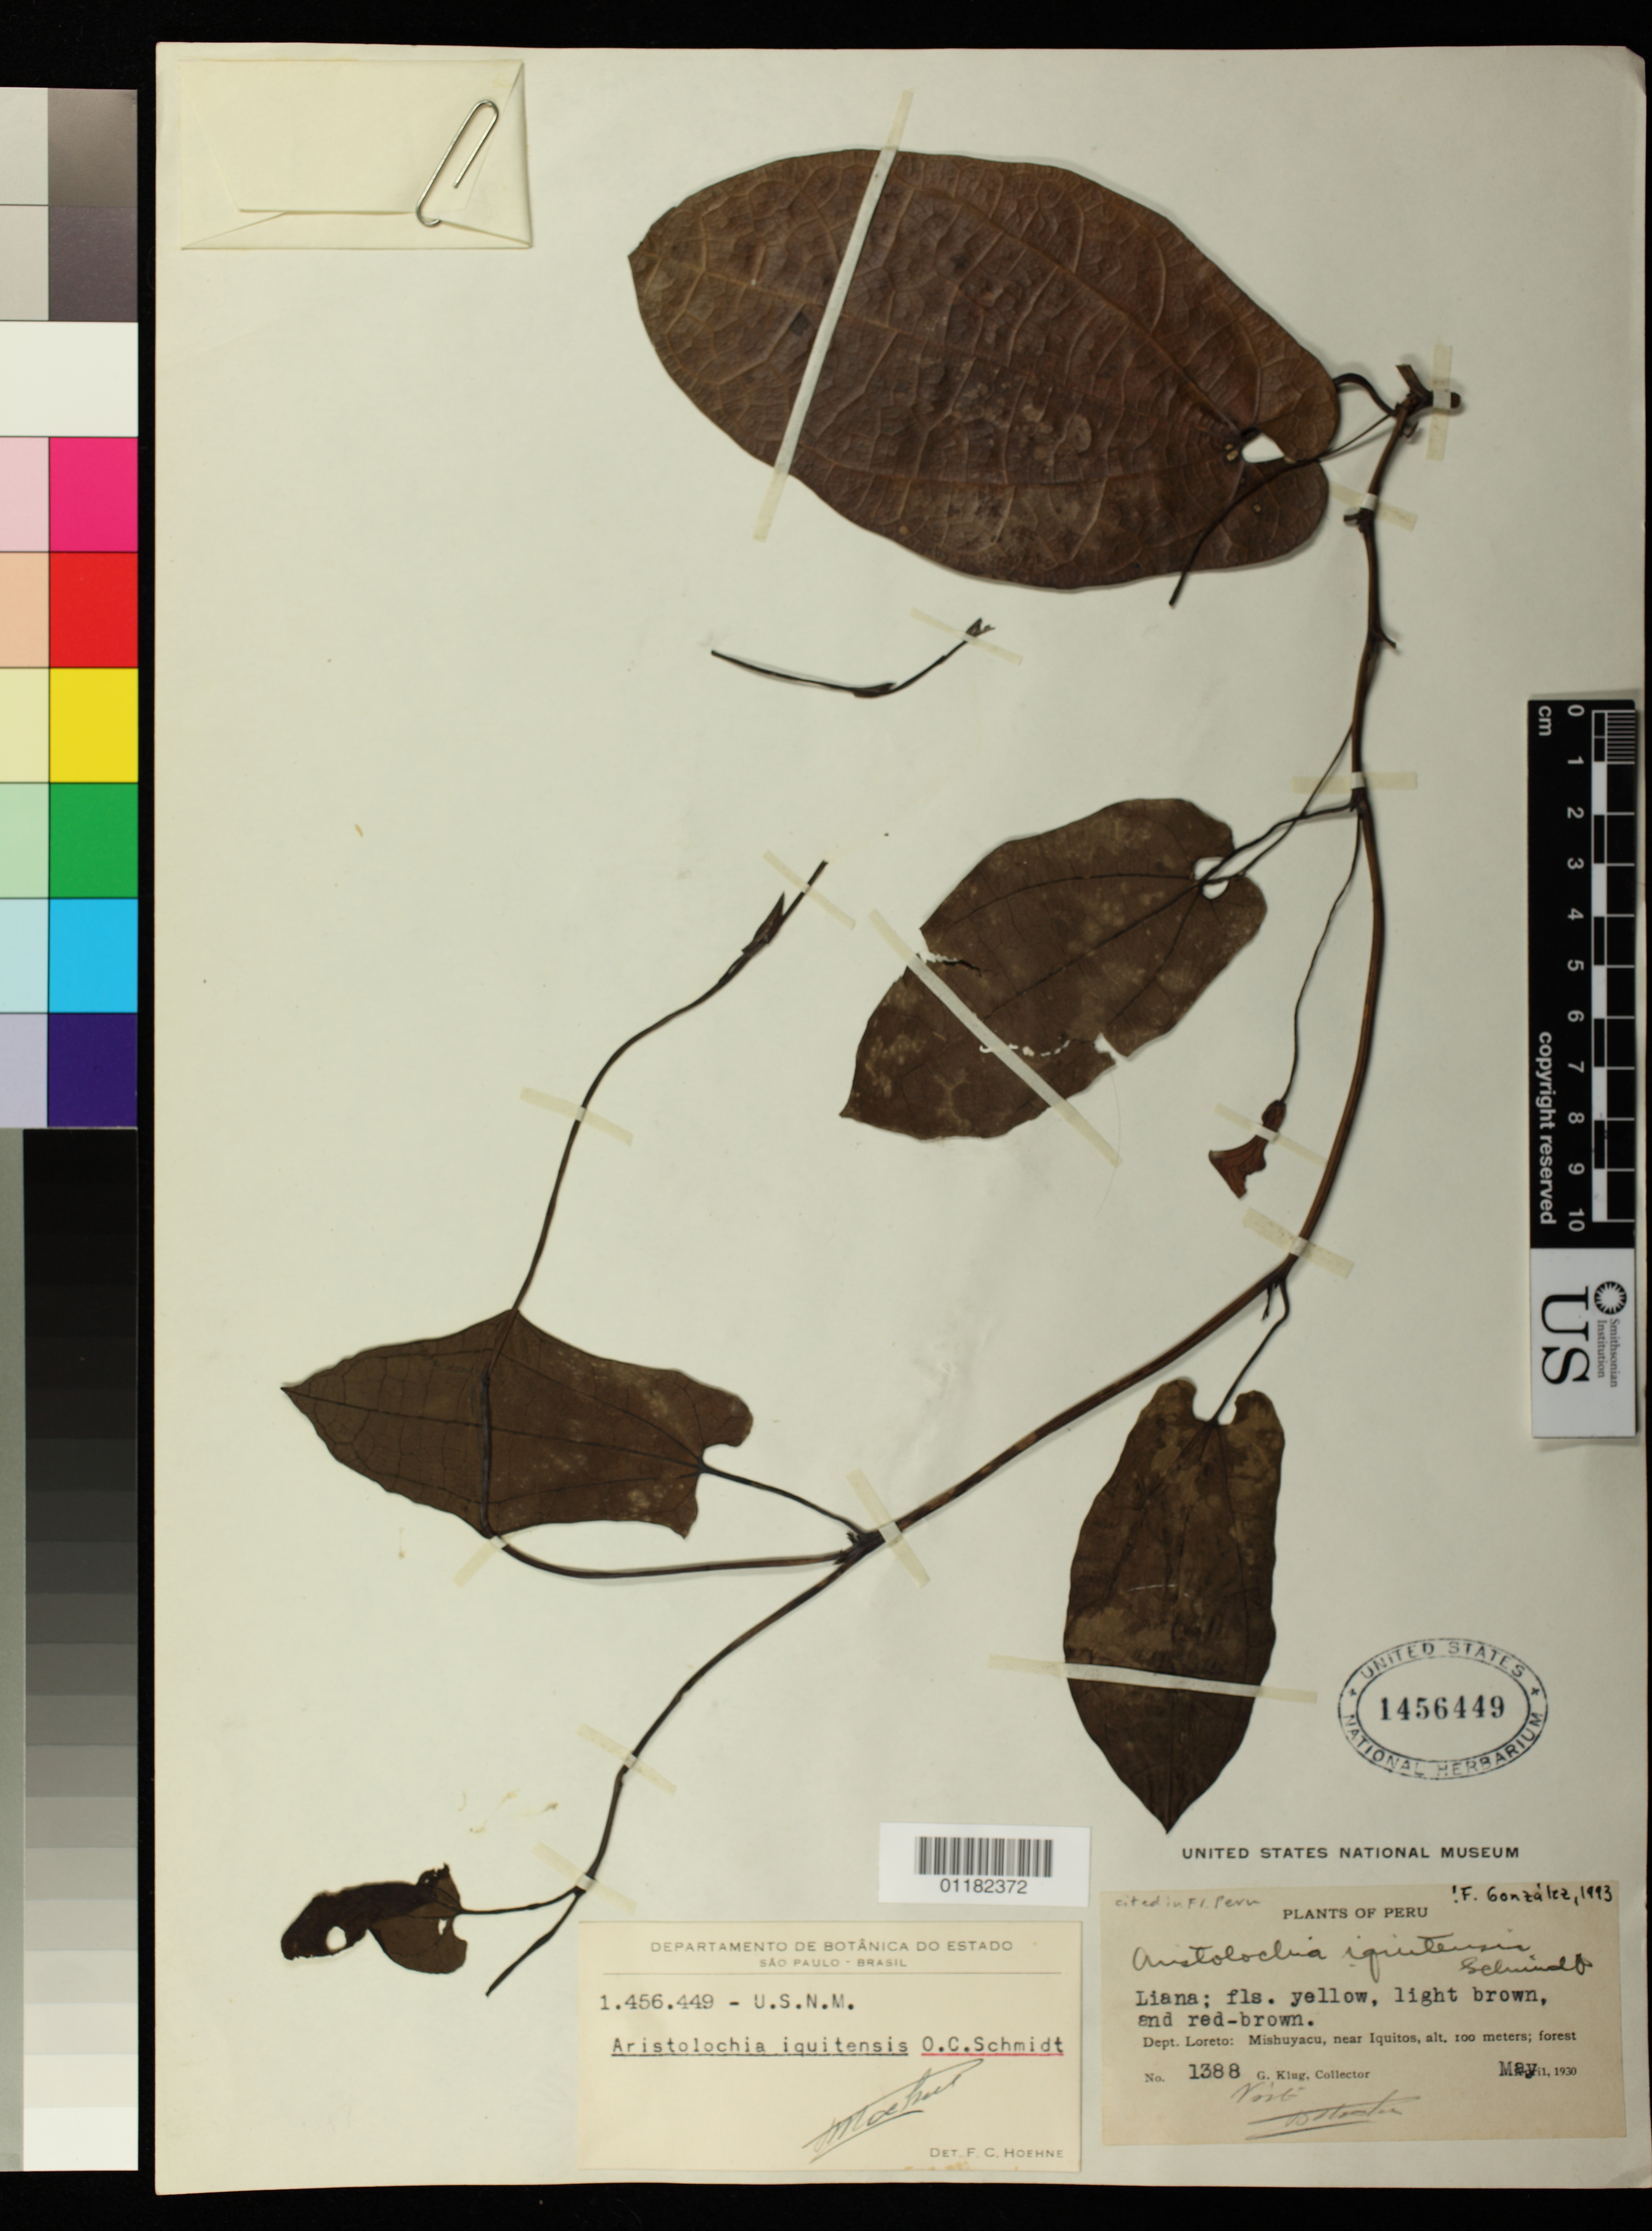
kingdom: Plantae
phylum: Tracheophyta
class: Magnoliopsida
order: Piperales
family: Aristolochiaceae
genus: Aristolochia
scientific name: Aristolochia iquitensis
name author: O.C. Schmidt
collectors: G. Klug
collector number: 1388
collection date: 1930-05-13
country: Peru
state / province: Loreto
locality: Mishuyacu, near Iquitos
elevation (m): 100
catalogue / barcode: US 1456449